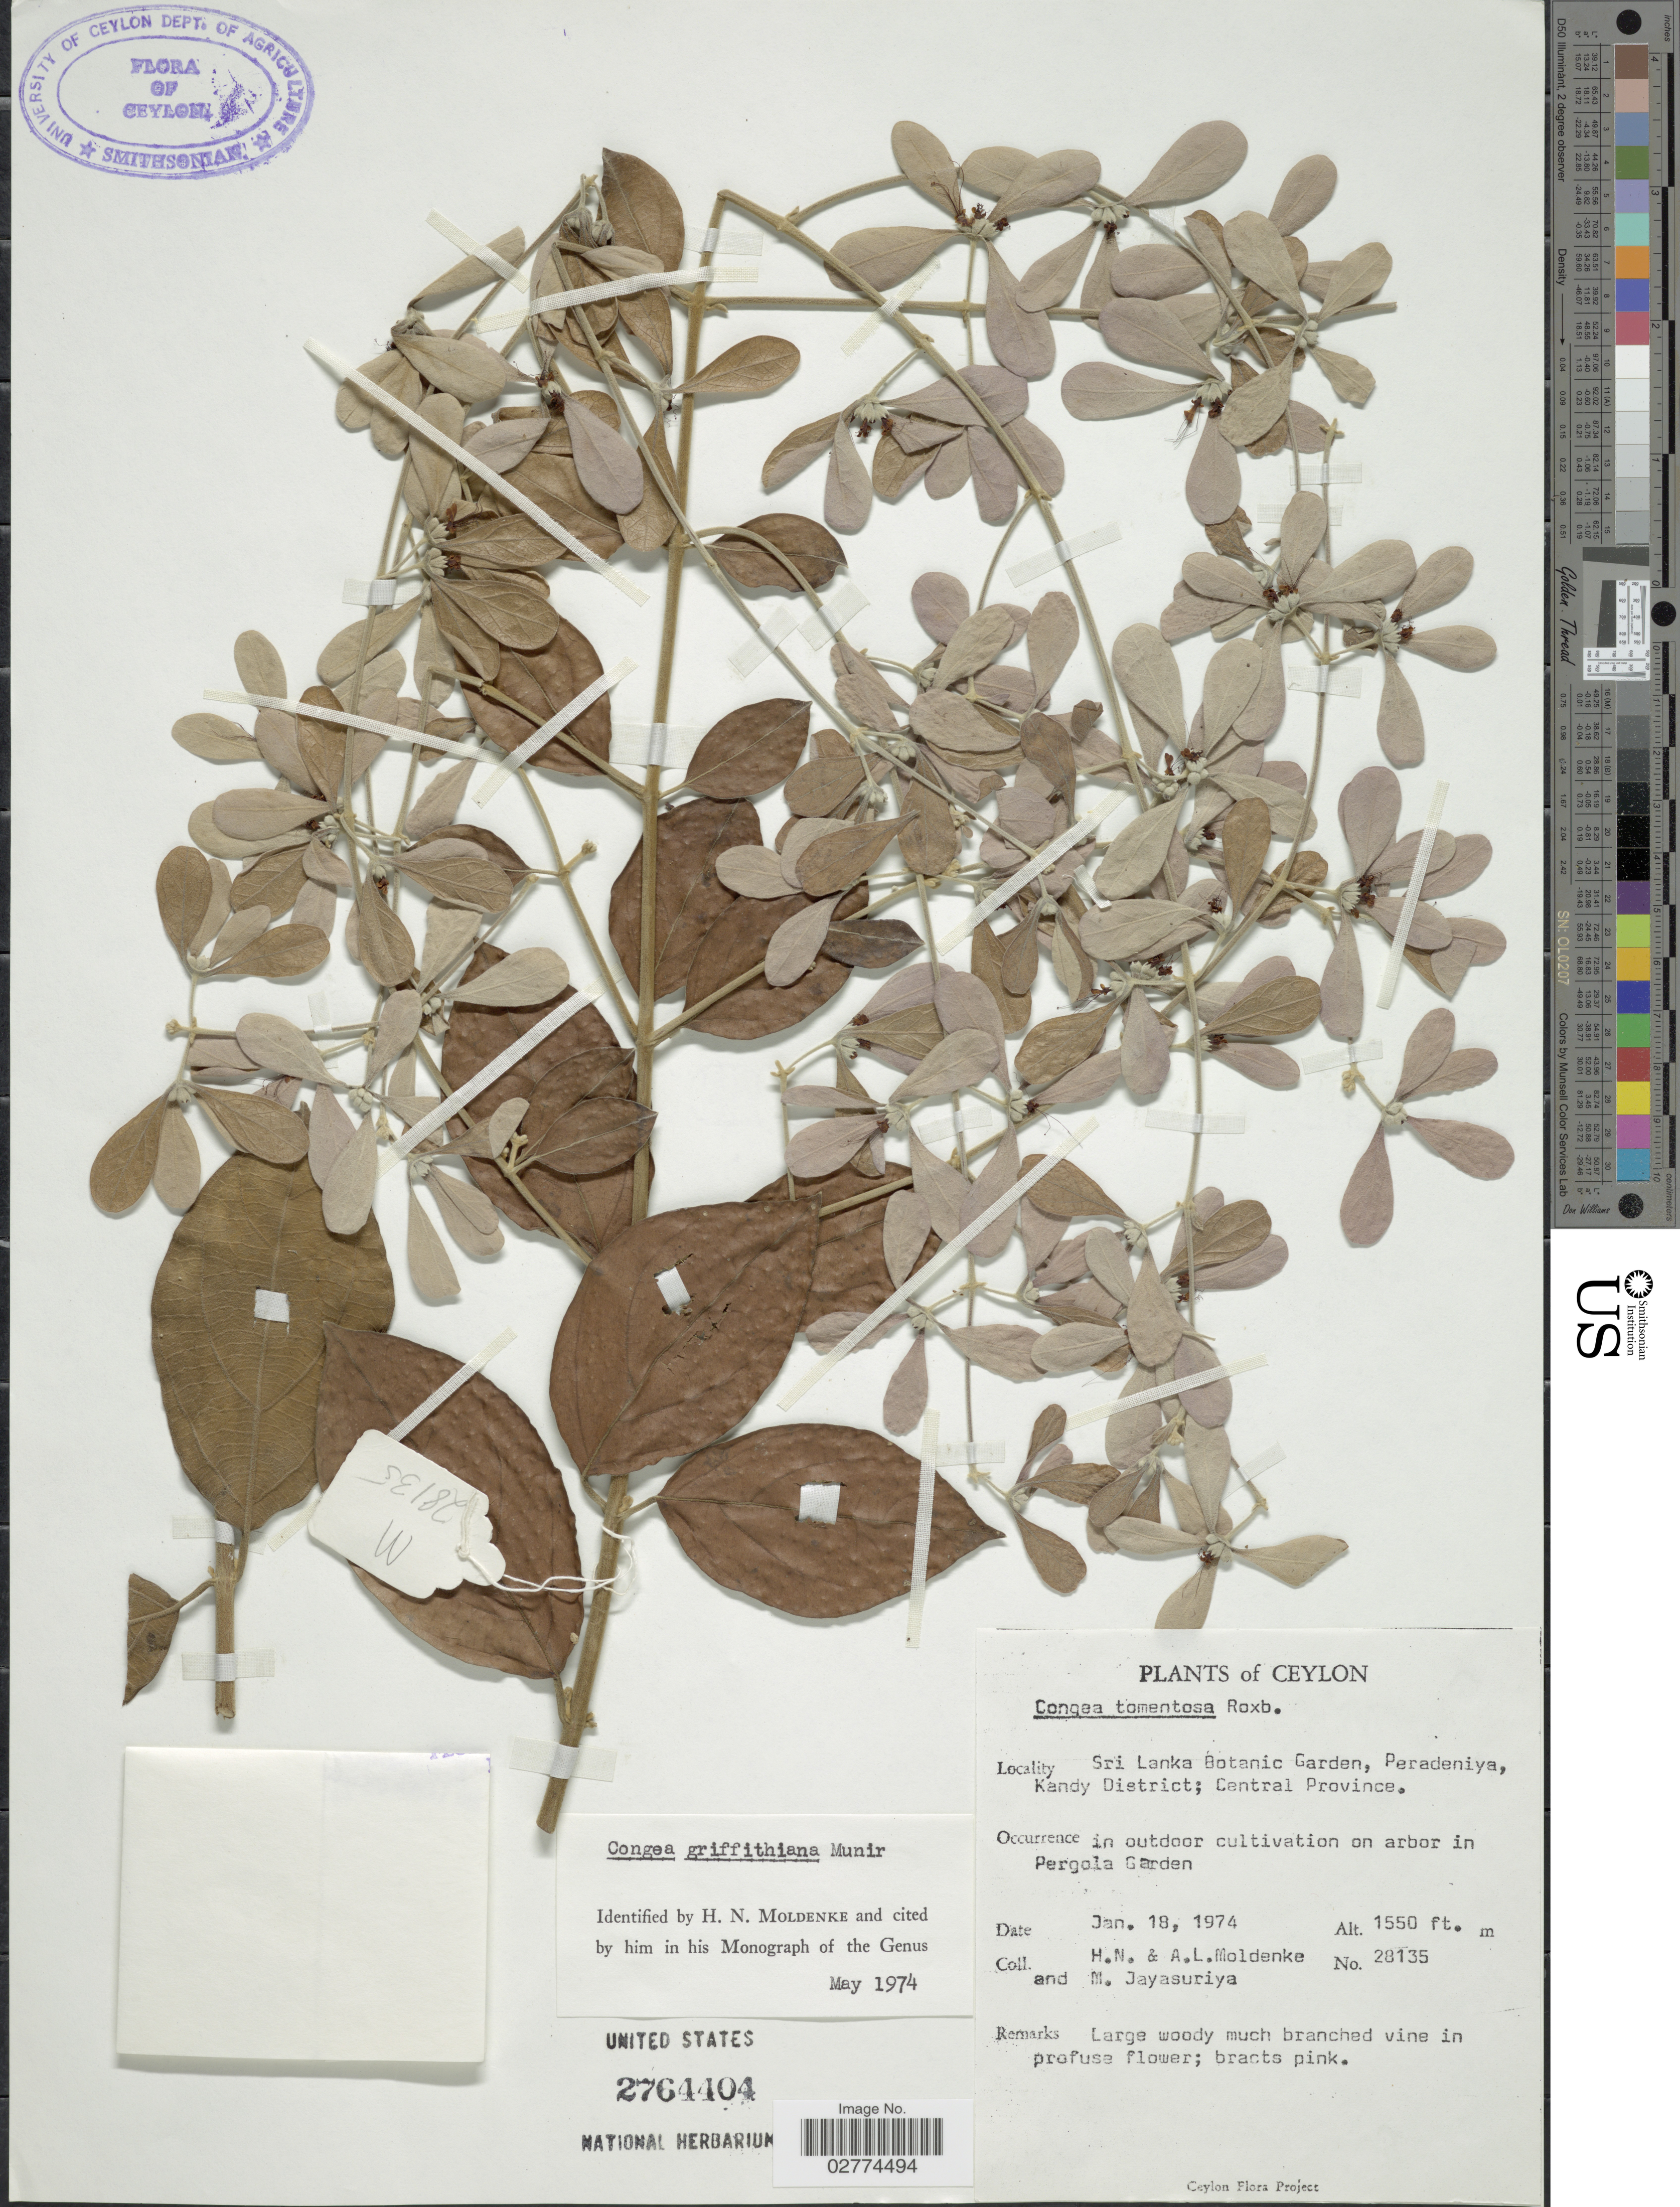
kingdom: Plantae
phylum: Tracheophyta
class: Magnoliopsida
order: Lamiales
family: Lamiaceae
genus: Congea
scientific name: Congea griffithiana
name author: Munir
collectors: H. N. Moldenke, A. L. Moldenke & M. Jayasuriya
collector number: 28135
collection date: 1974-01-18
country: Sri Lanka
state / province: Central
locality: Ceylon. Sri Lanka Botanic Garden, Peradeniya, Kandy District. In outdoor cultivation on arbor in Pergola Garden.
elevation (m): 472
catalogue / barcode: US 2764404